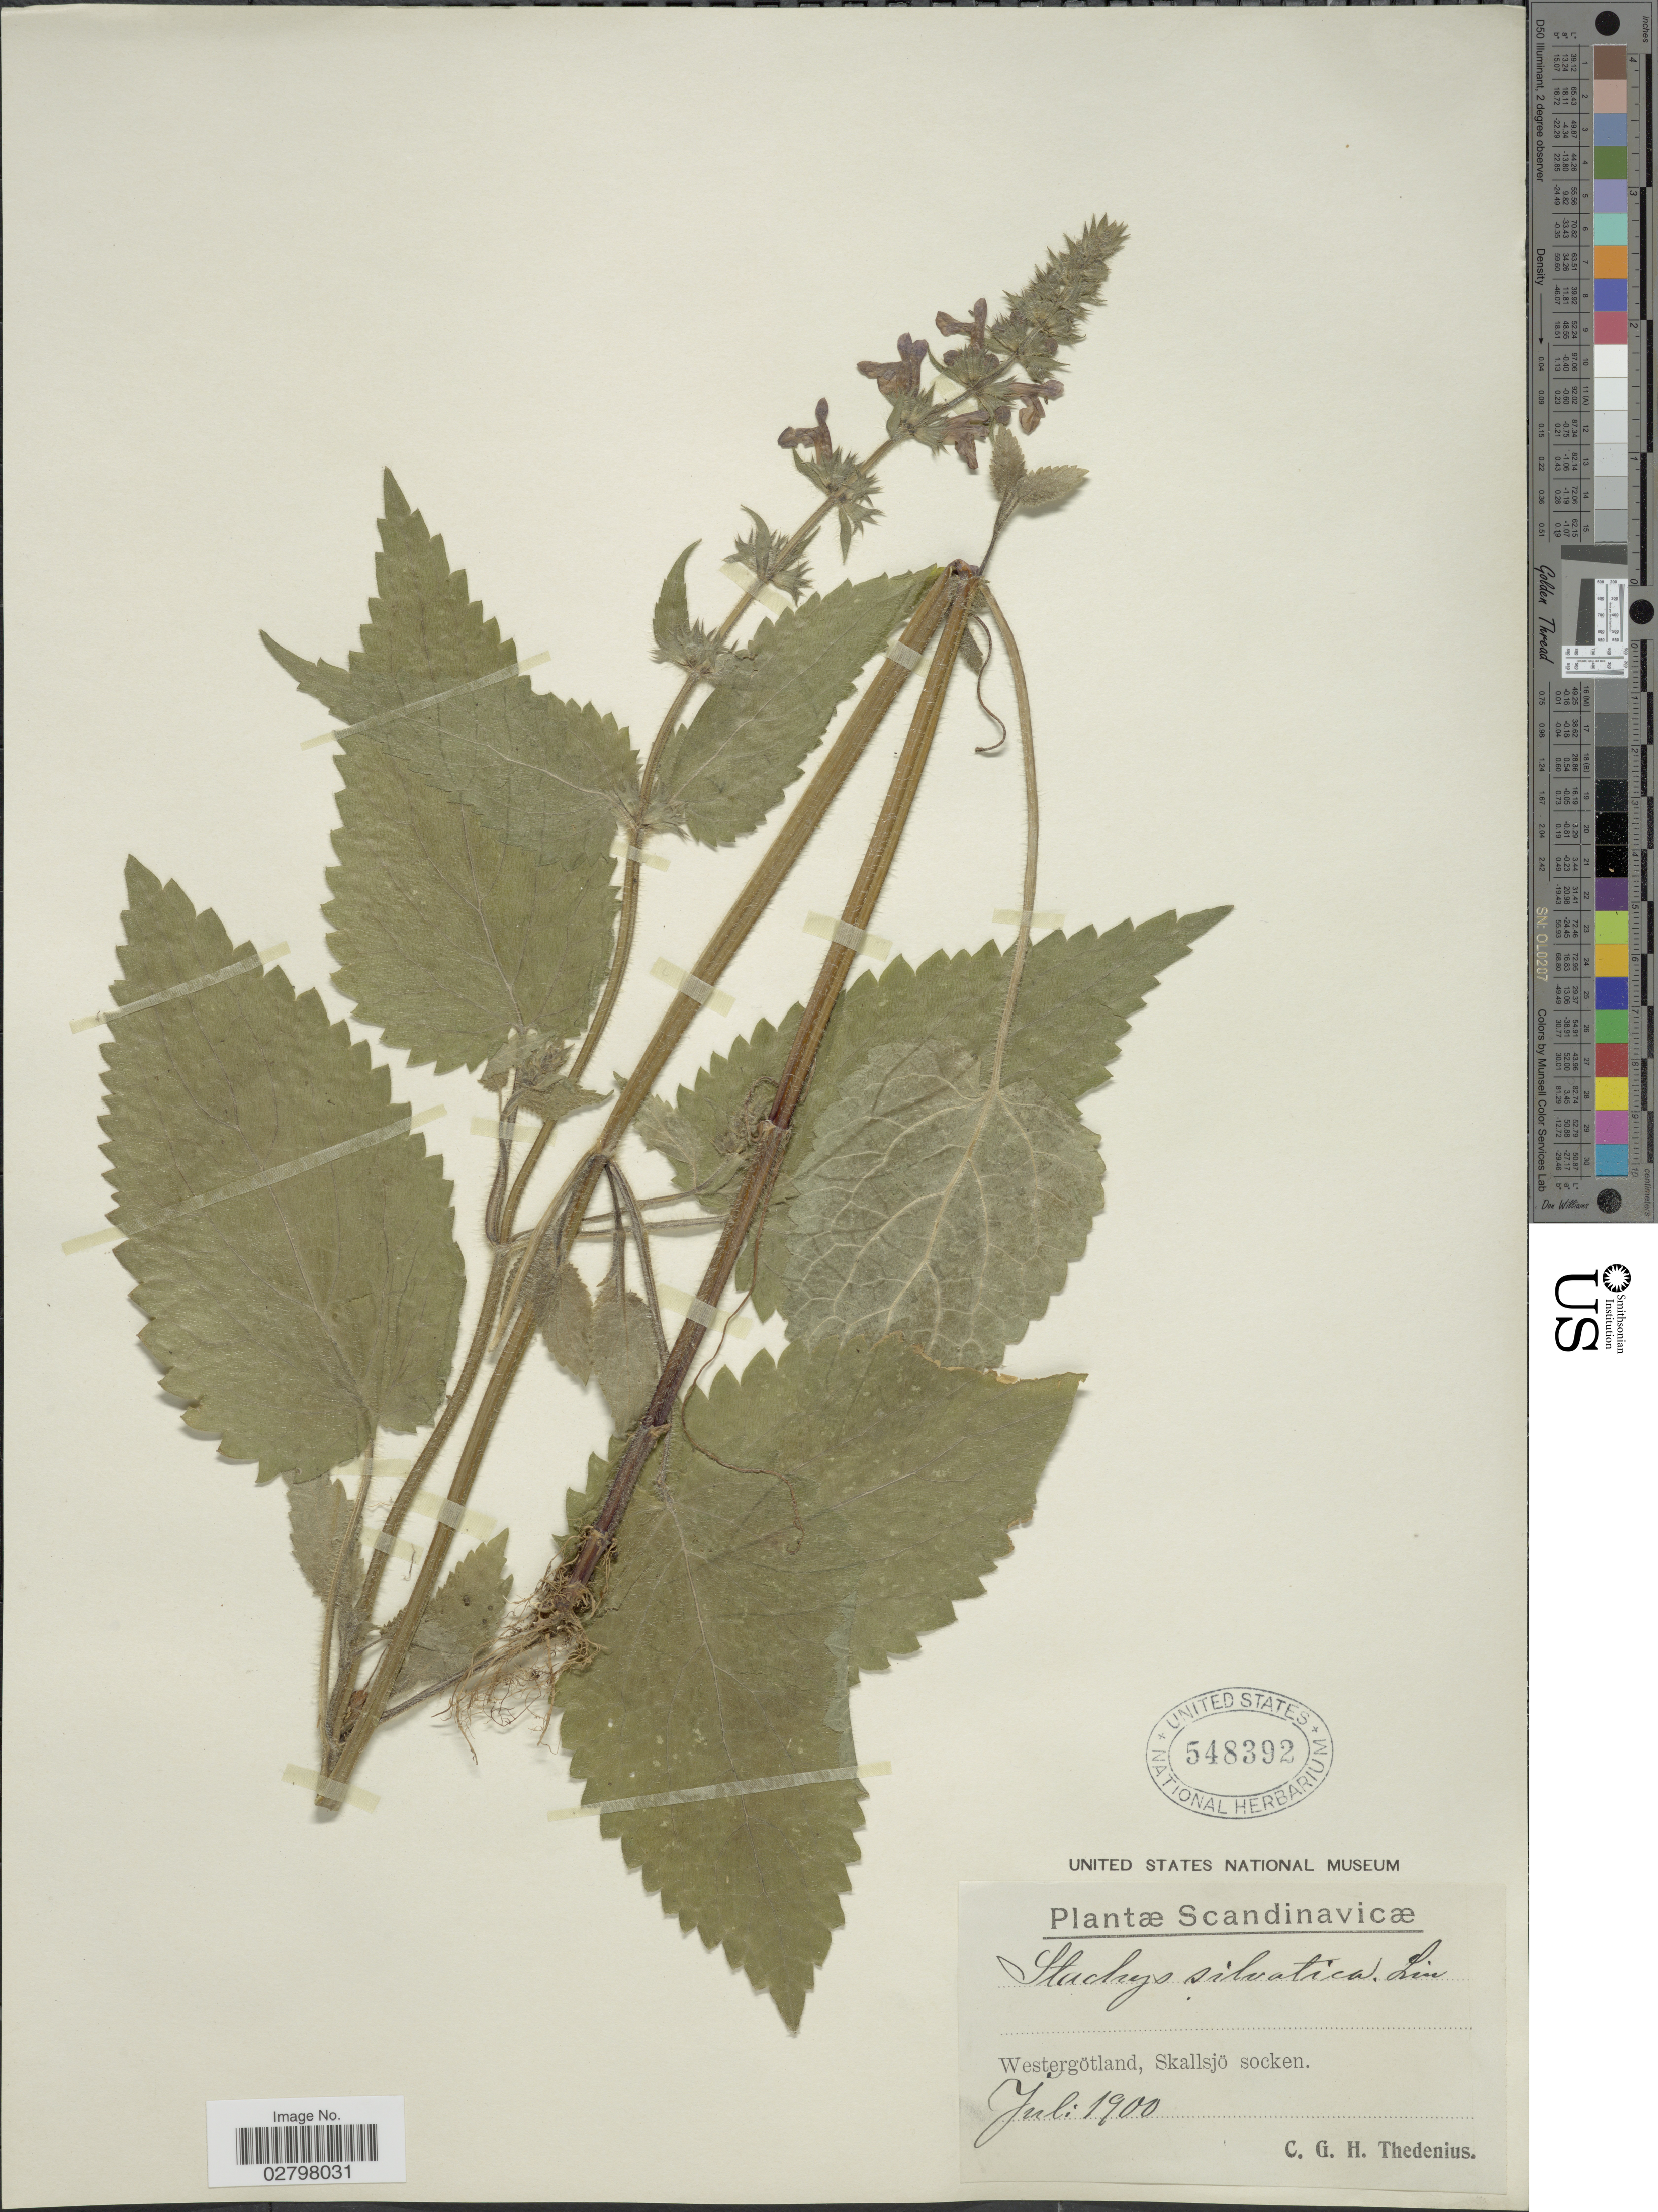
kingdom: Plantae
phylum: Tracheophyta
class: Magnoliopsida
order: Lamiales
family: Lamiaceae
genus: Stachys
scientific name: Stachys sylvatica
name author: L.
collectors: C. Thedenius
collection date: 1900-07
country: Sweden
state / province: Västra Götaland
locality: Scandinavicæ, Westergötland, Skallsjö socken.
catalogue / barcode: US 548392